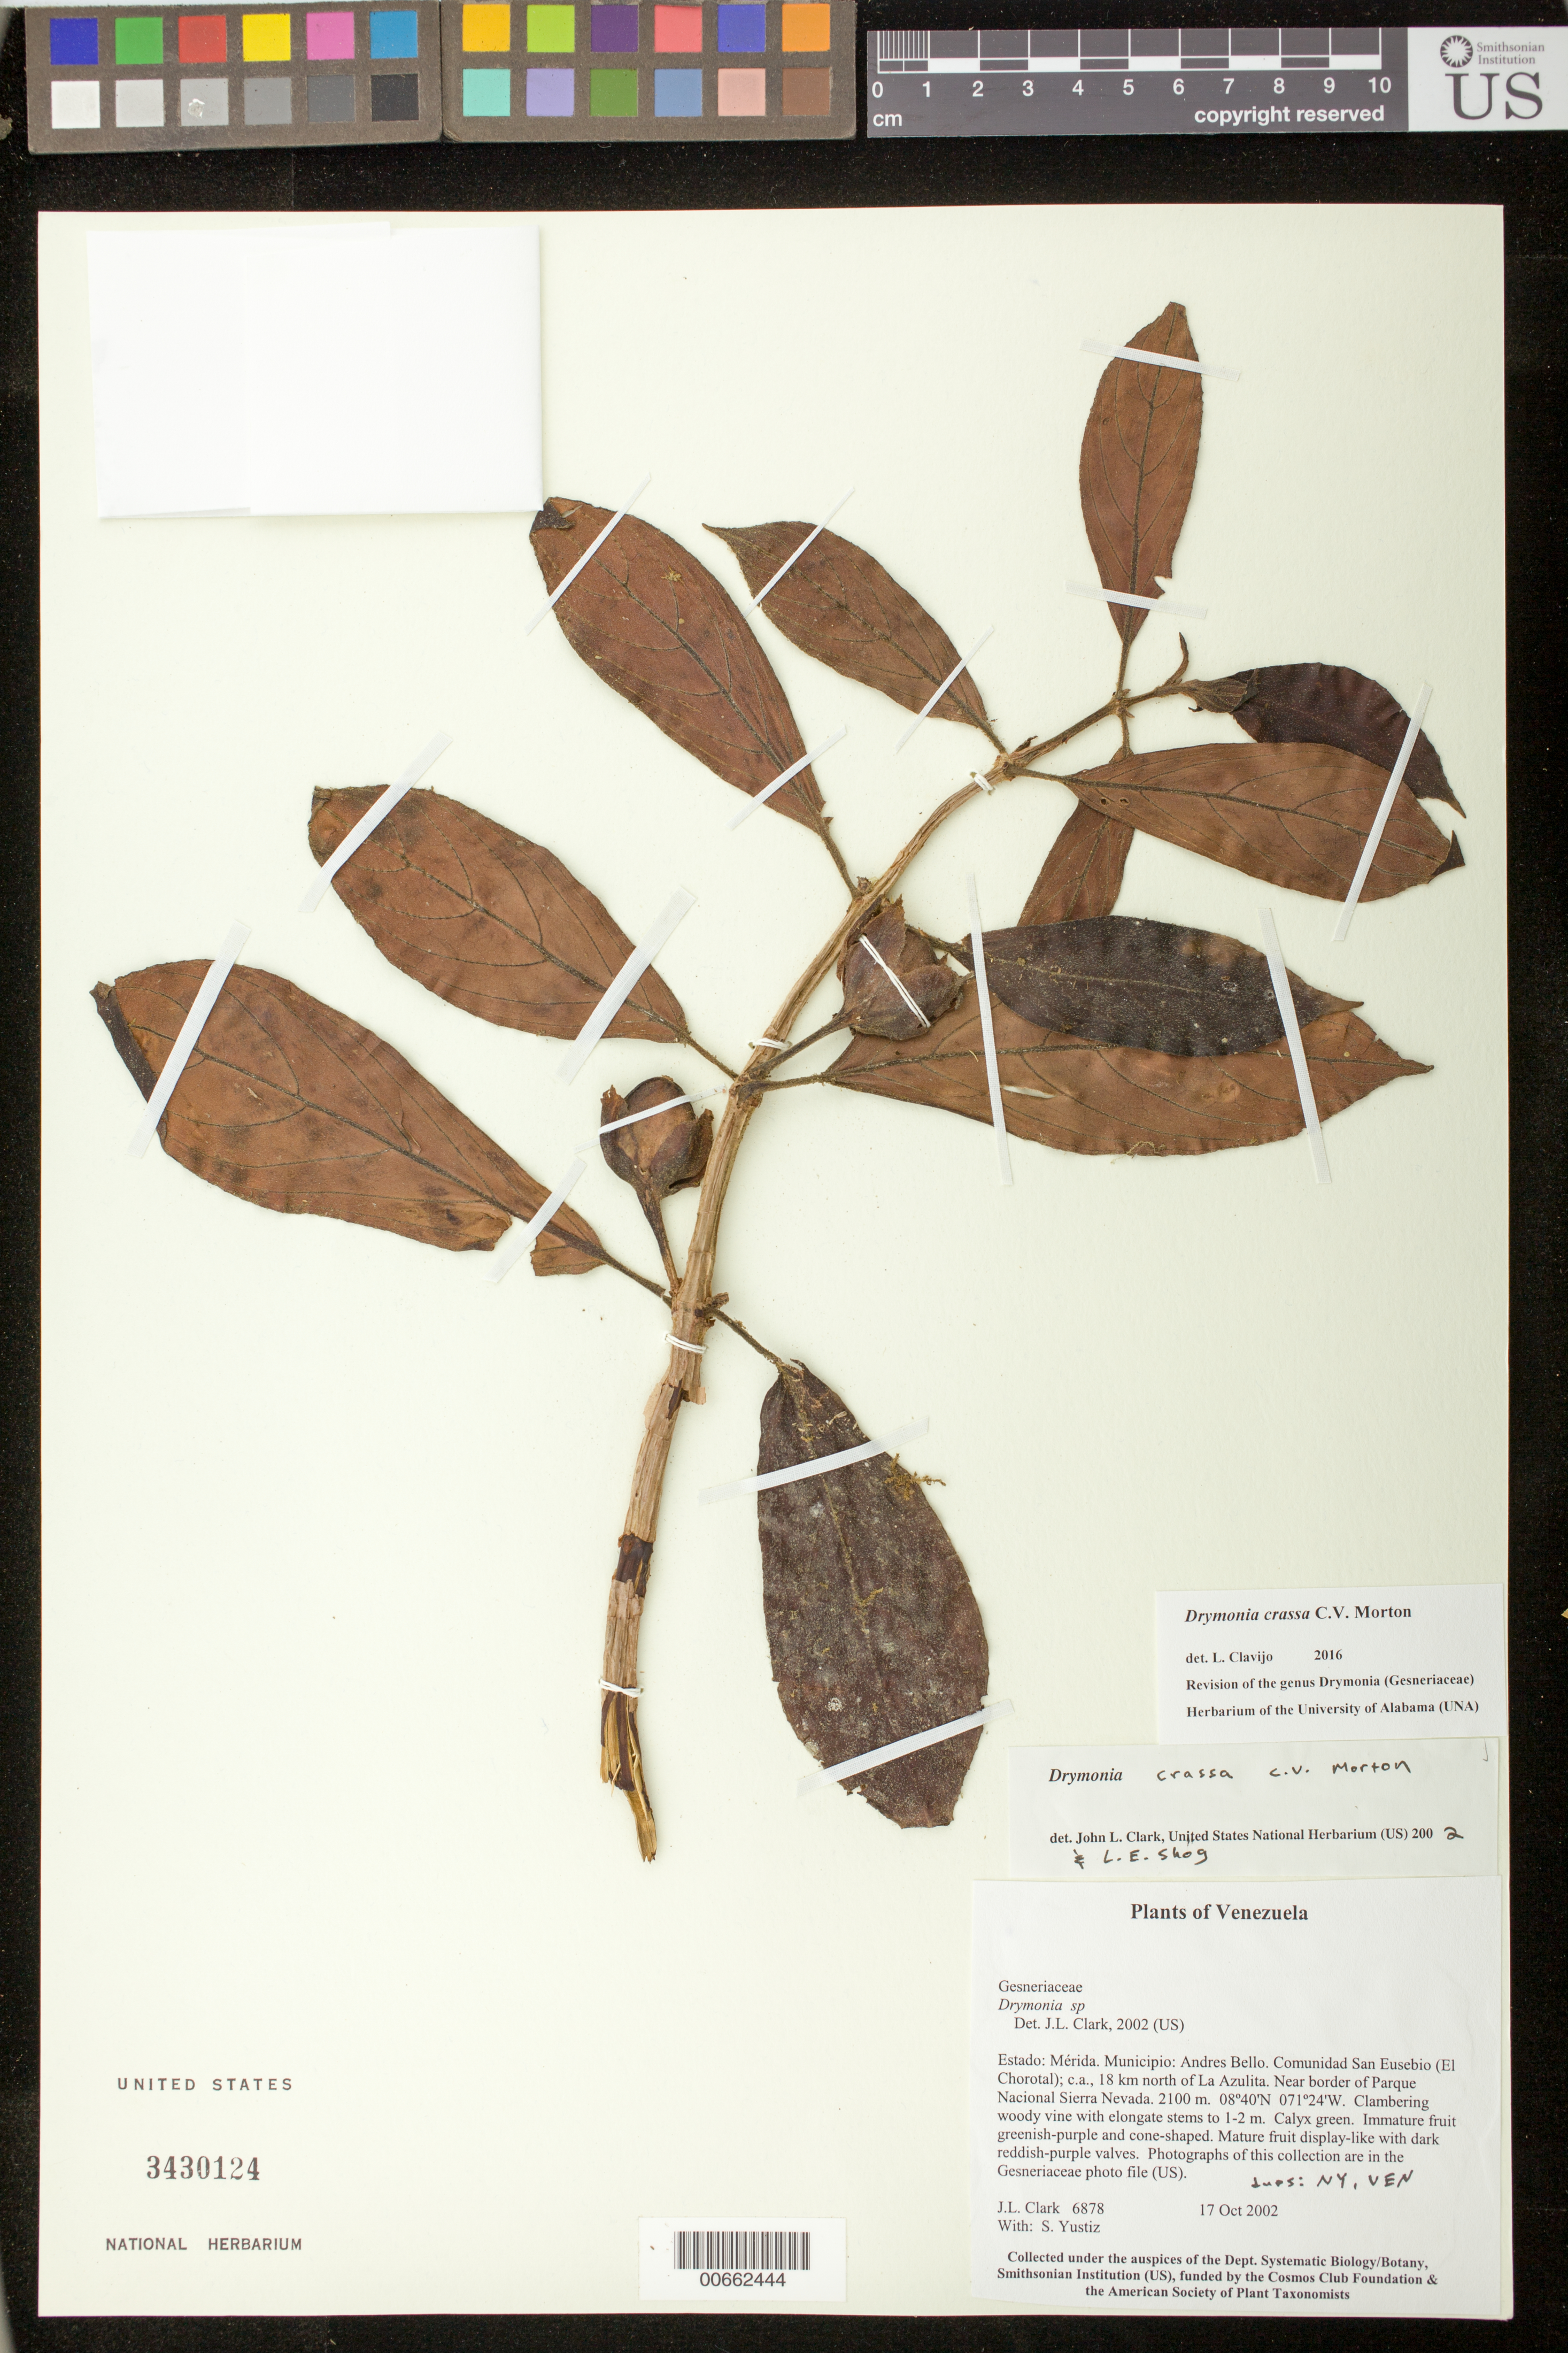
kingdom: Plantae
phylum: Tracheophyta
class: Magnoliopsida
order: Lamiales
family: Gesneriaceae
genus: Drymonia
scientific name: Drymonia crassa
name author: C.V. Morton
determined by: Clark, J. L.; Skog, Laurence E.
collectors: J. L. Clark & S. Yustiz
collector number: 6878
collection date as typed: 17 Oct 2002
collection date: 2002-10-17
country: Venezuela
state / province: Mérida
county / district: Andres Bello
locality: Andres Bello: Comunidad San Eusebio (El Chorotal); c.a., 18 km north of La Azulita. Near border of Parque Nacional Sierra Nevada.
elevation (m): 2100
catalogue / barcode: US 3430124